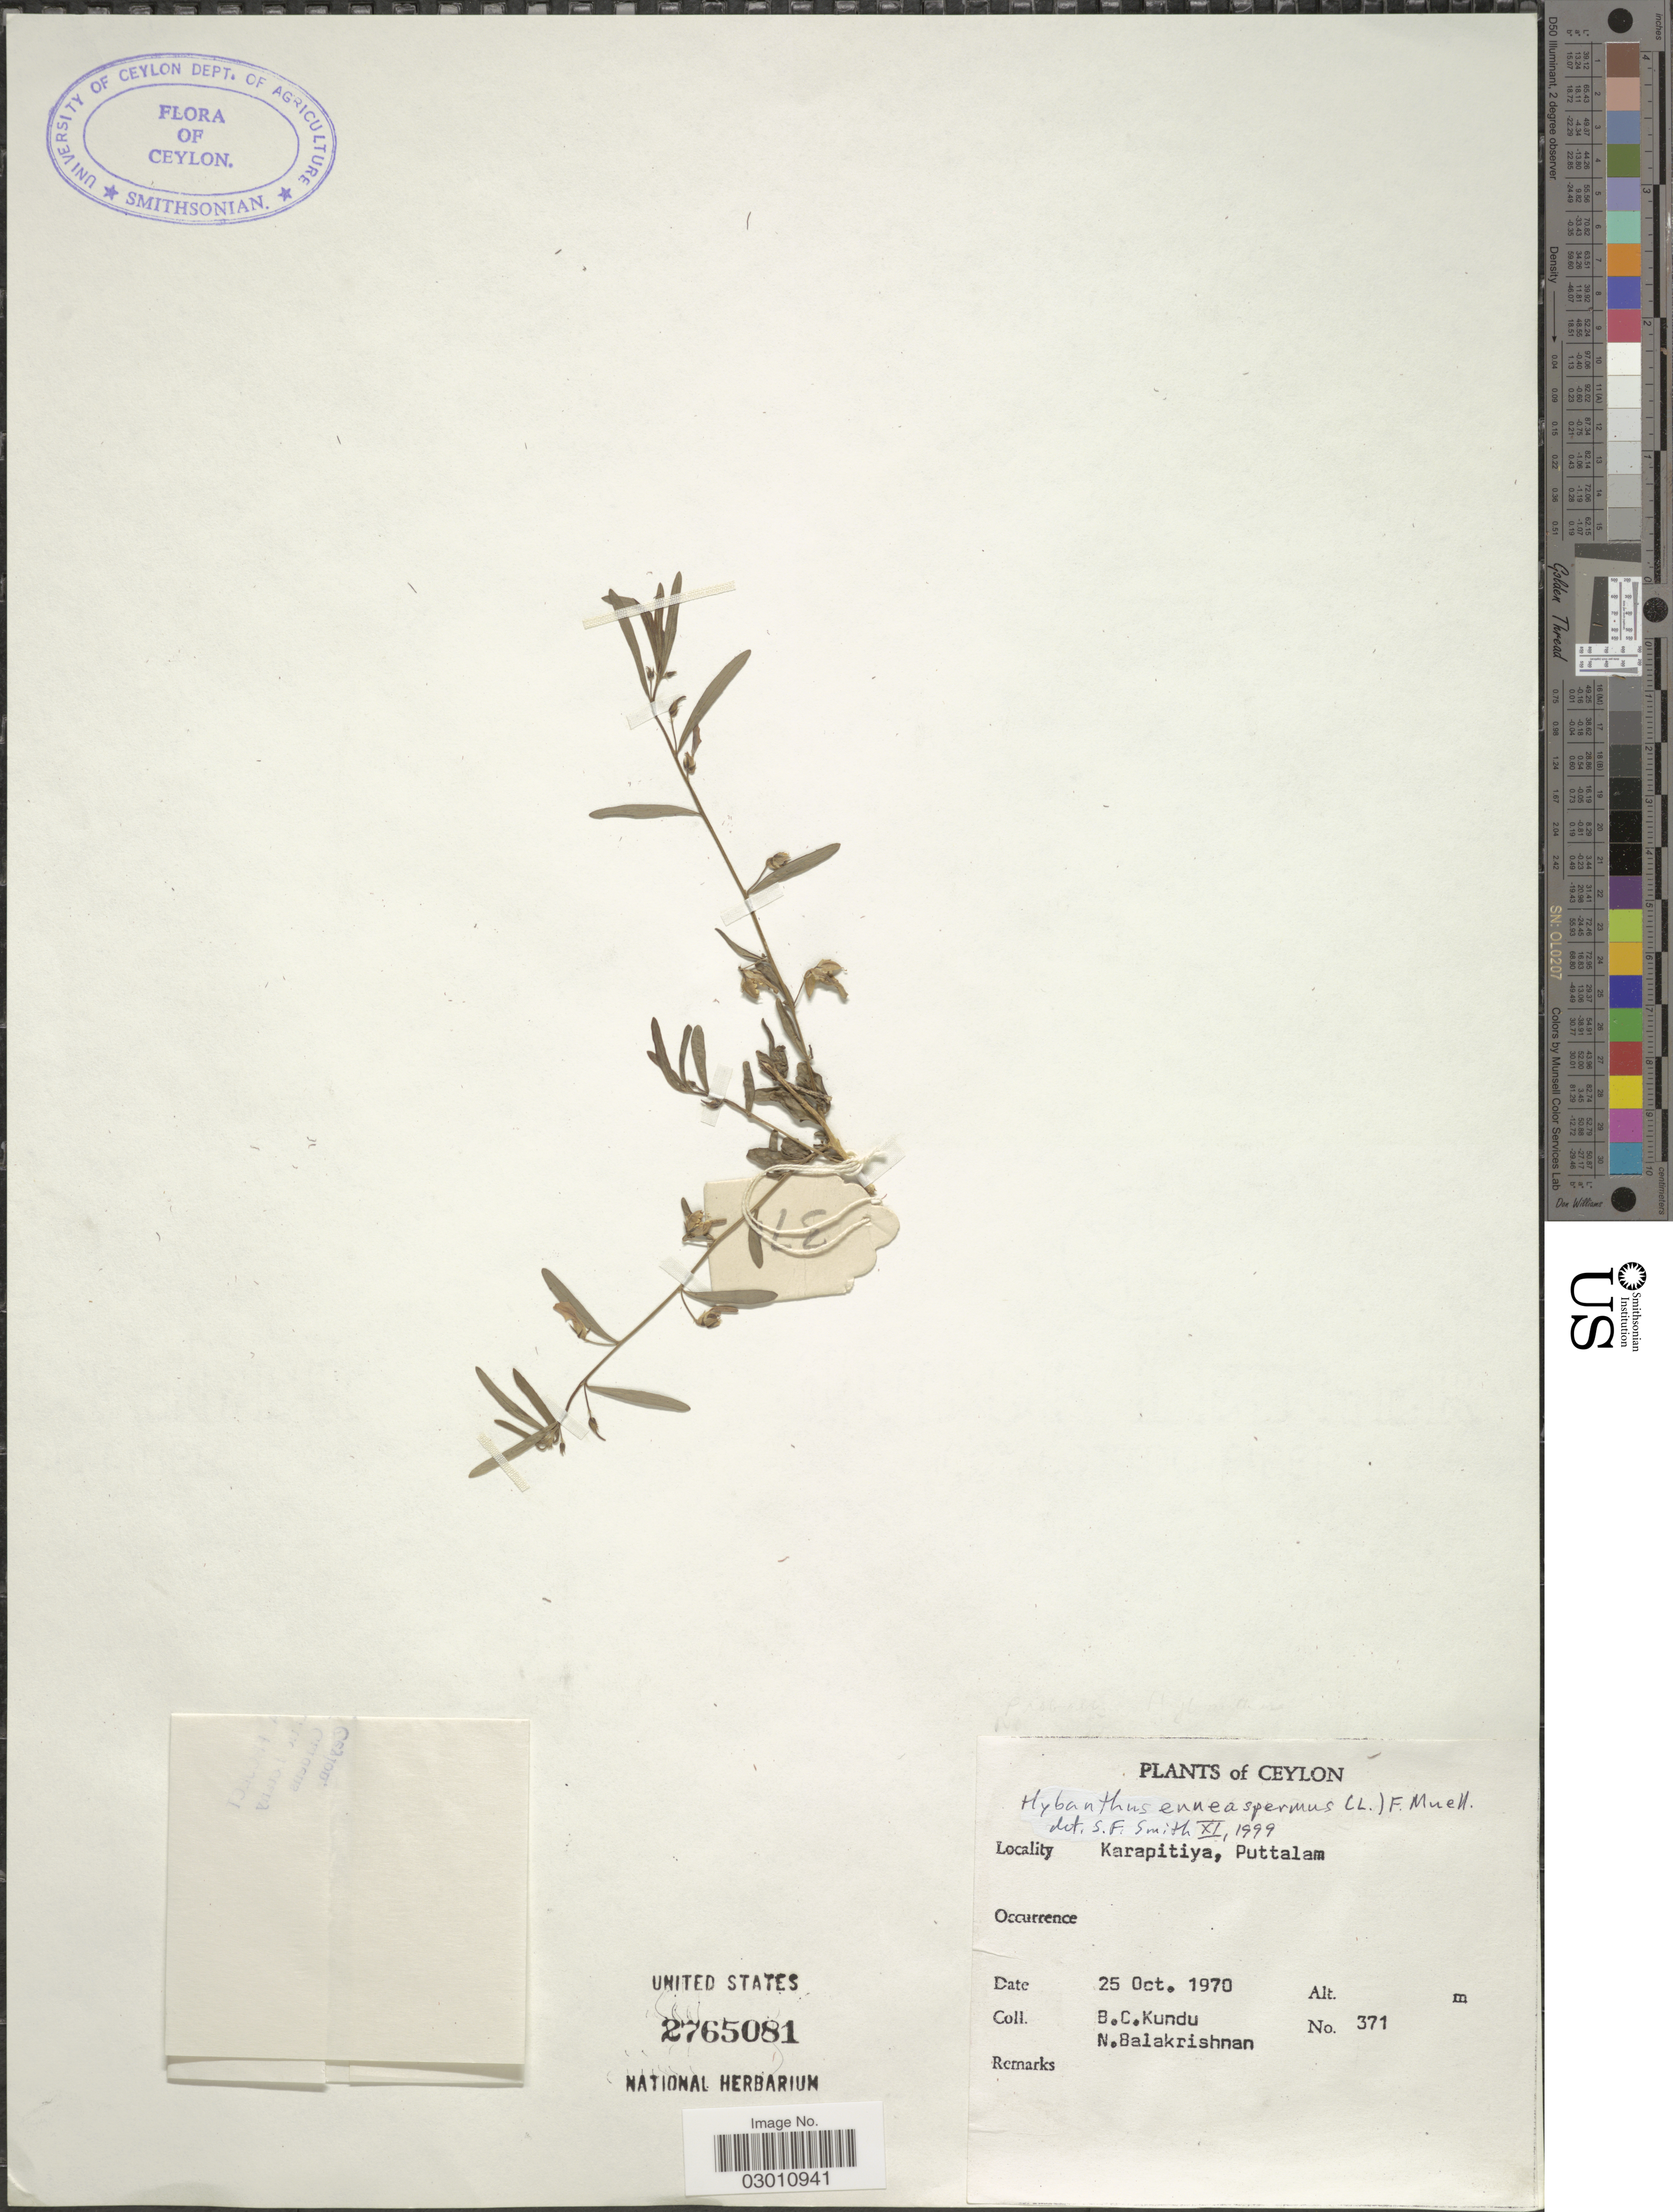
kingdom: Plantae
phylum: Tracheophyta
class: Magnoliopsida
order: Malpighiales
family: Violaceae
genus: Pigea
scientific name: Pigea enneasperma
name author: (L.) P.I. Forst.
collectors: B. C. Kundu & N. Balakrishnan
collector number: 371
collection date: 1970-10-25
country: Sri Lanka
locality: Ceylon. Karapitiya, Puttalam.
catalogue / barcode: US 2765081